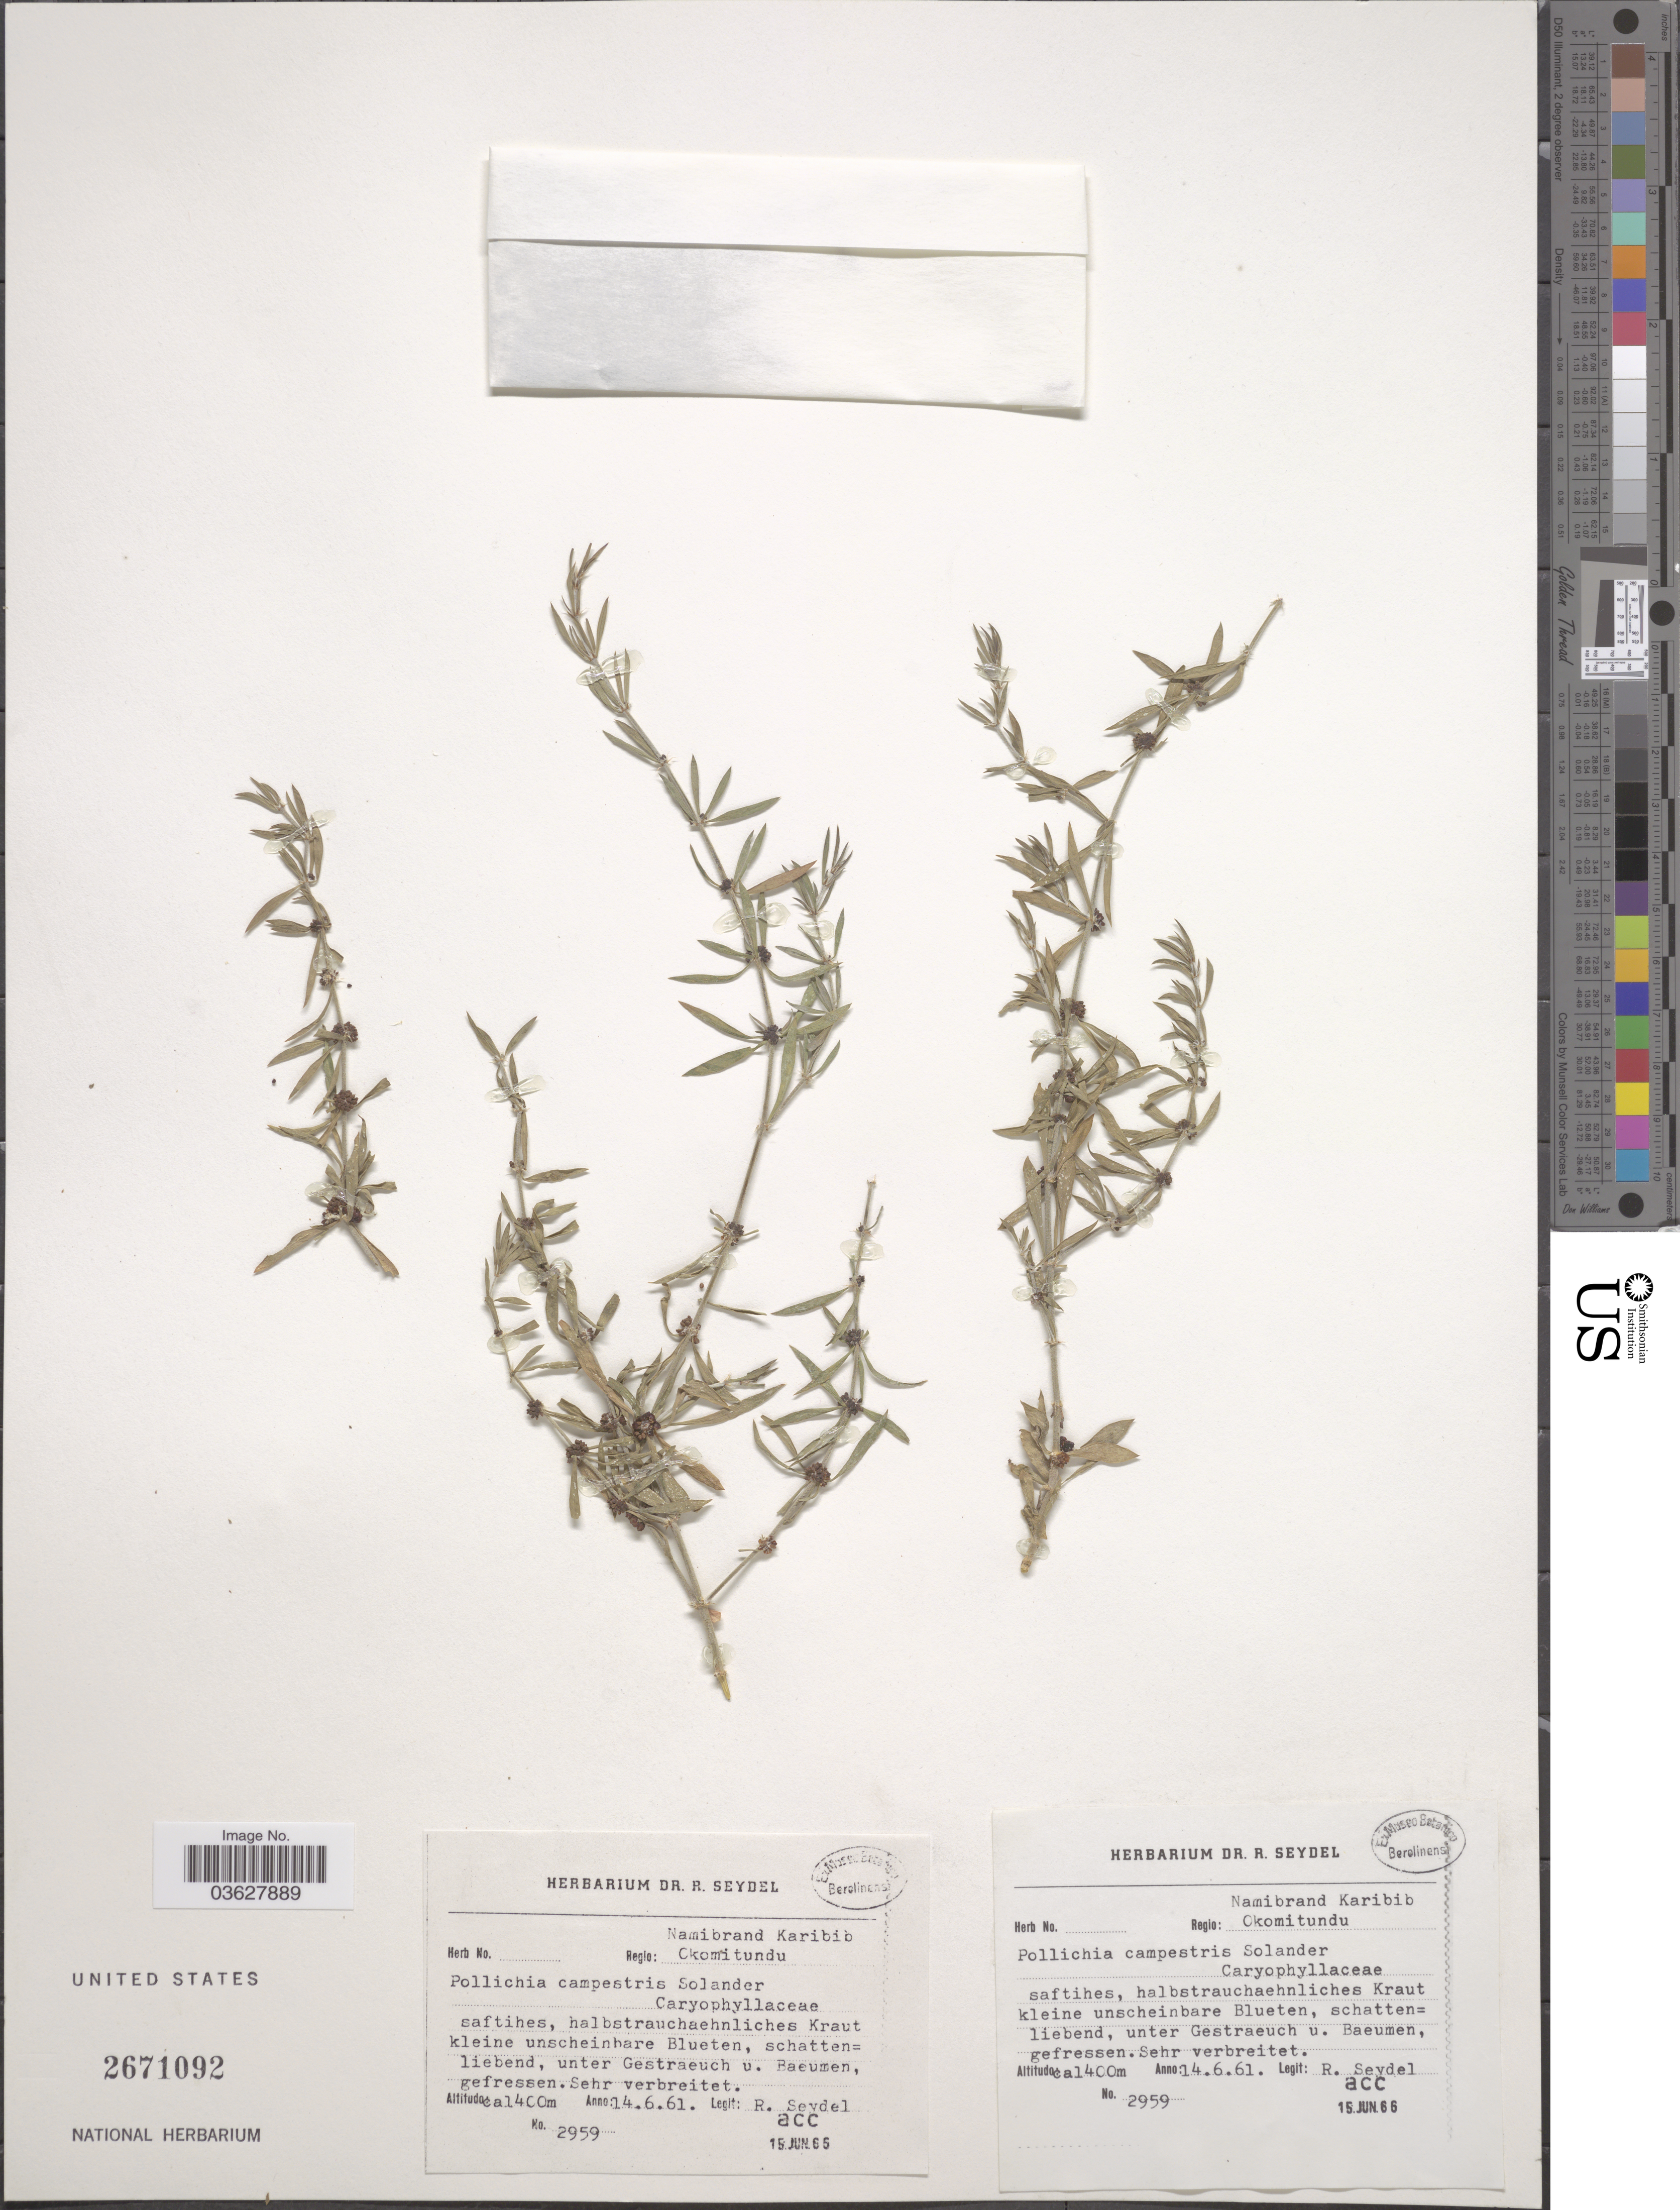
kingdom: Plantae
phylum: Tracheophyta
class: Magnoliopsida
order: Caryophyllales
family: Caryophyllaceae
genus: Pollichia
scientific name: Pollichia campestris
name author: Aiton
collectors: R. Seydel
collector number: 2959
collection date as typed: Transcribed d/m/y: 14/6/61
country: Namibia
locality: Regio: Namibrand Karibib Okomitundu.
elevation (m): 1400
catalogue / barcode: US 2671092